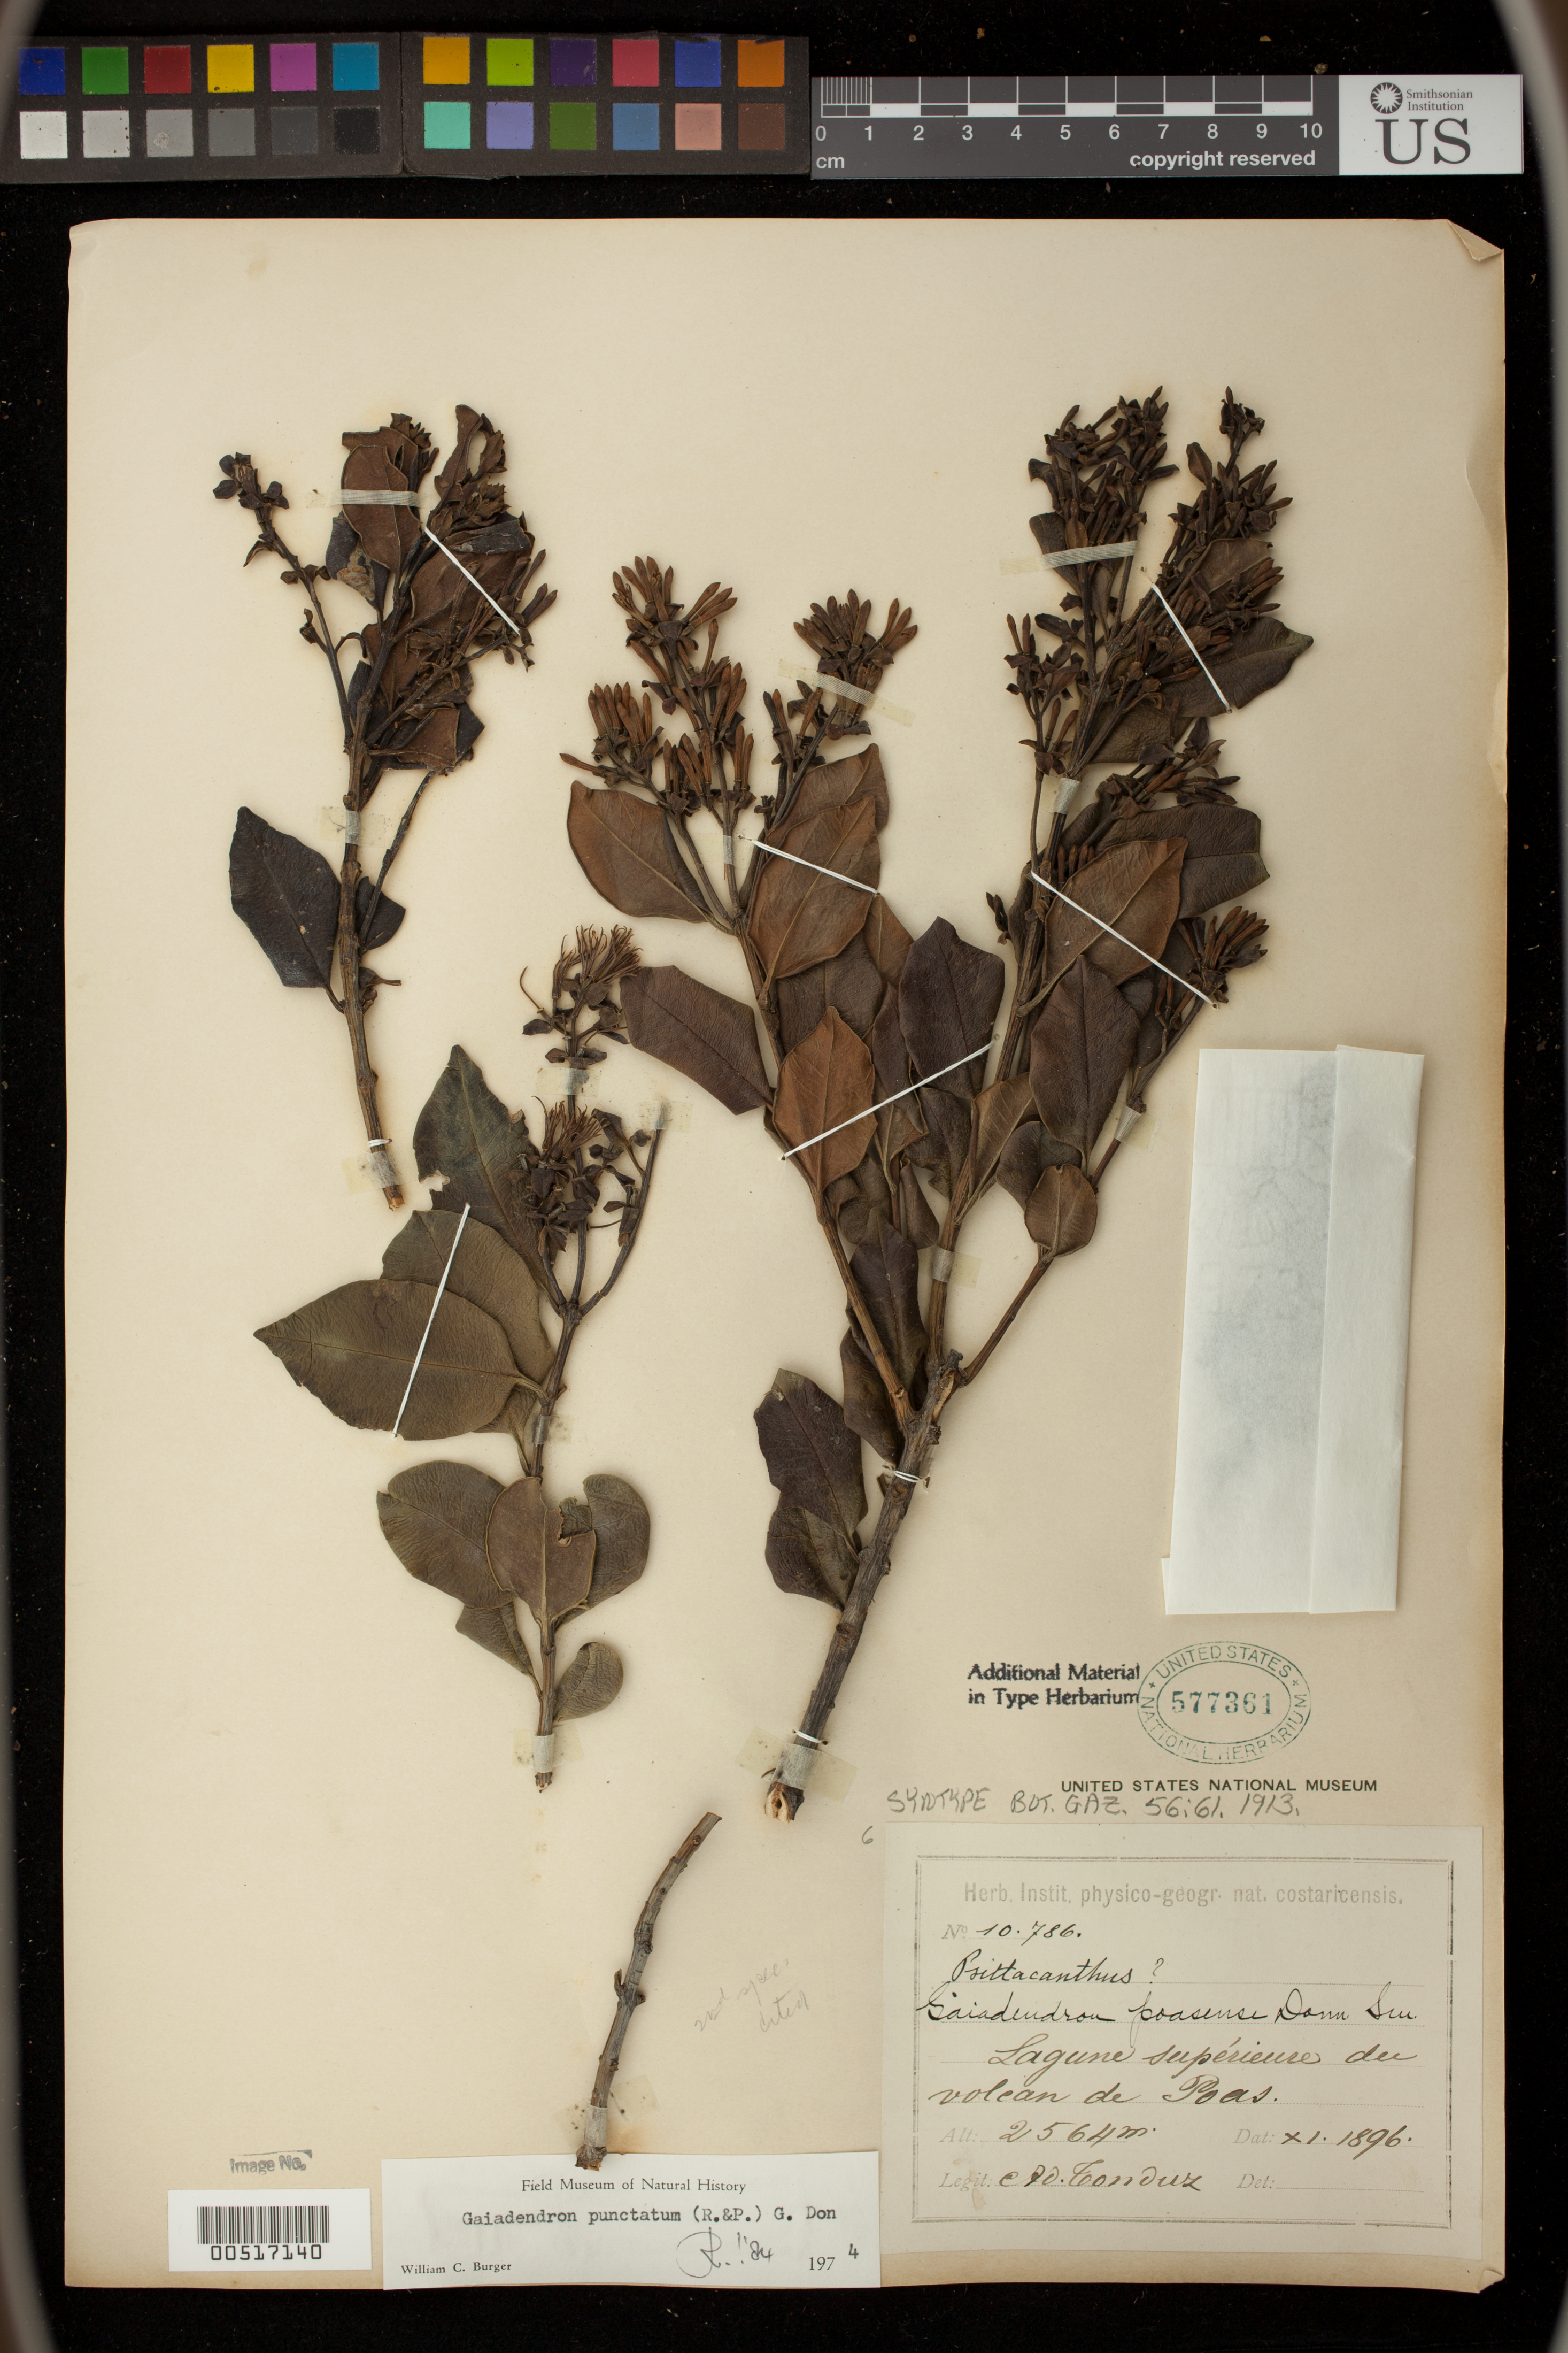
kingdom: Plantae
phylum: Tracheophyta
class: Magnoliopsida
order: Santalales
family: Loranthaceae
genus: Gaiadendron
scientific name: Gaiadendron poasense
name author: Donn. Sm.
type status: Syntype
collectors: A. Tonduz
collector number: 10786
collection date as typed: Nov 1896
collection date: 1896-11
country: Costa Rica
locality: Laguna Superieure du Volcan de Poás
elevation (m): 256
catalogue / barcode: US 577361